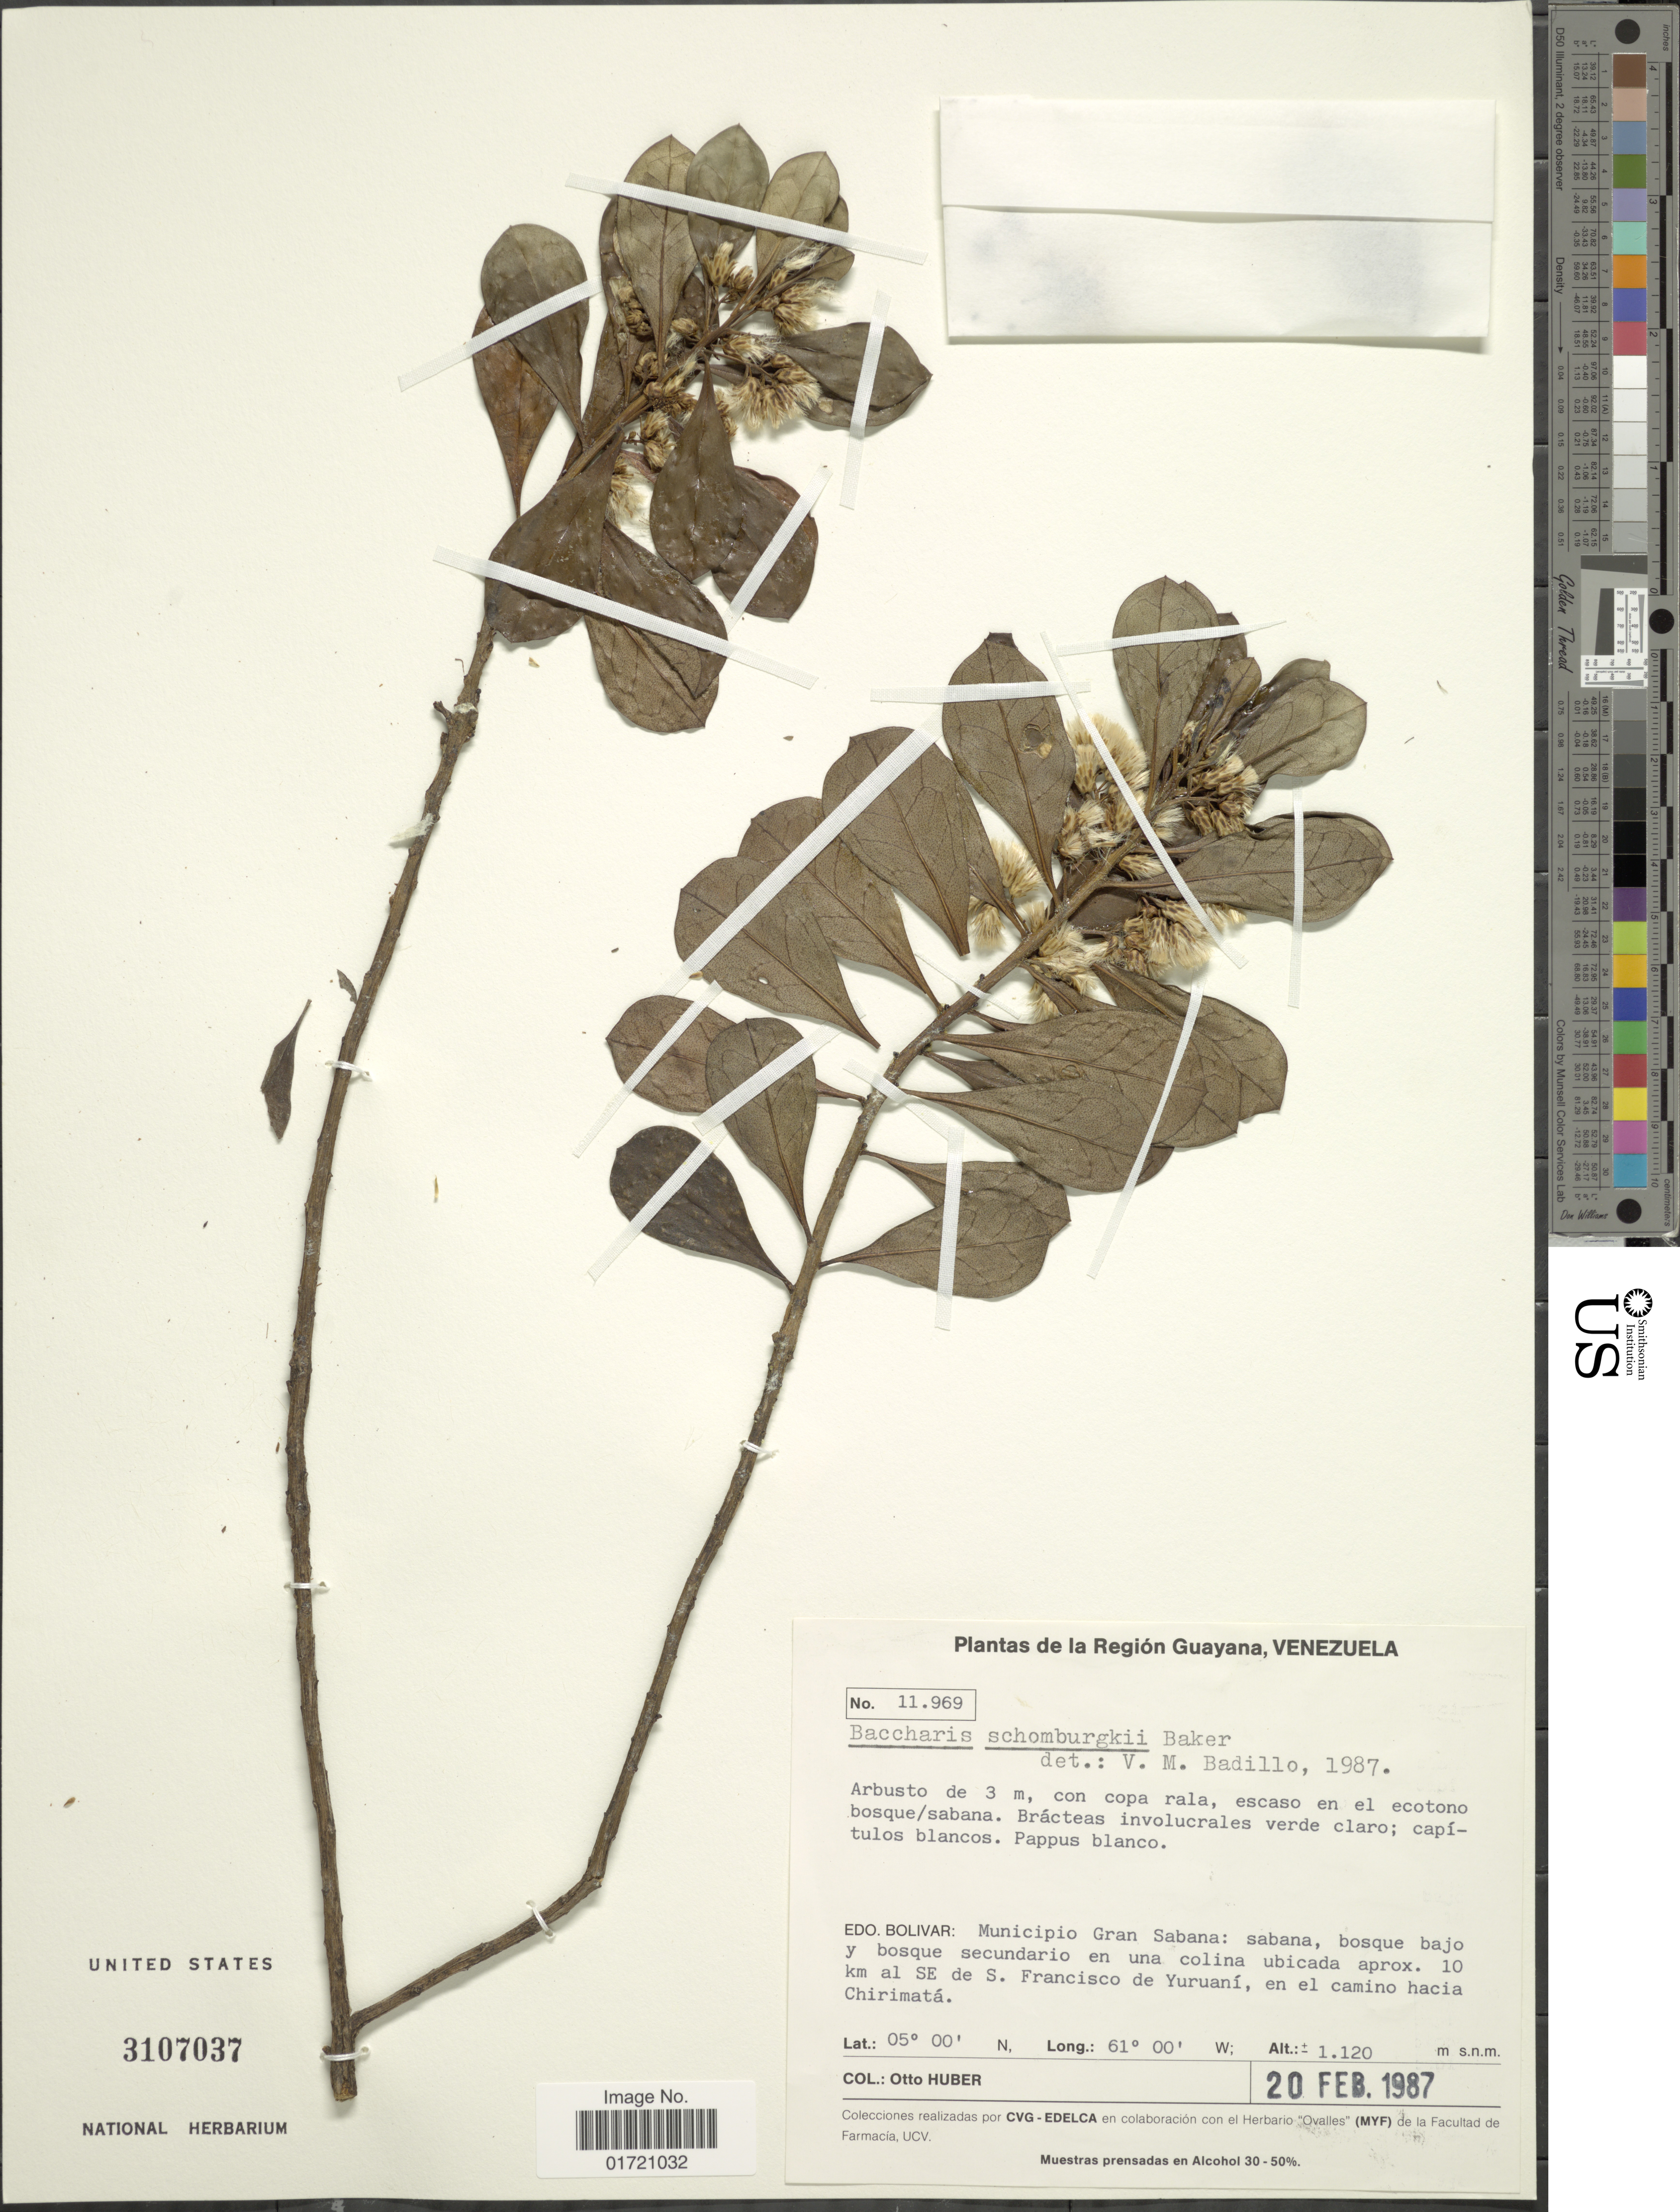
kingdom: Plantae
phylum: Tracheophyta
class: Magnoliopsida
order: Asterales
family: Asteraceae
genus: Baccharis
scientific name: Baccharis nitida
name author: (Ruiz & Pav.) Pers.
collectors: O. Huber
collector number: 11969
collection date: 1987-02-20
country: Venezuela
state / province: Bolivar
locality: Edo. Bolivar: Municipio Gran Sabana: sabana, bosque bajo y bosque secundario en una colina ubicada aprox. 10 km al SE de S. Francisco de Yuruaní, en el camino hacia Chirimatá.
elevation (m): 1120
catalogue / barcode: US 3107037